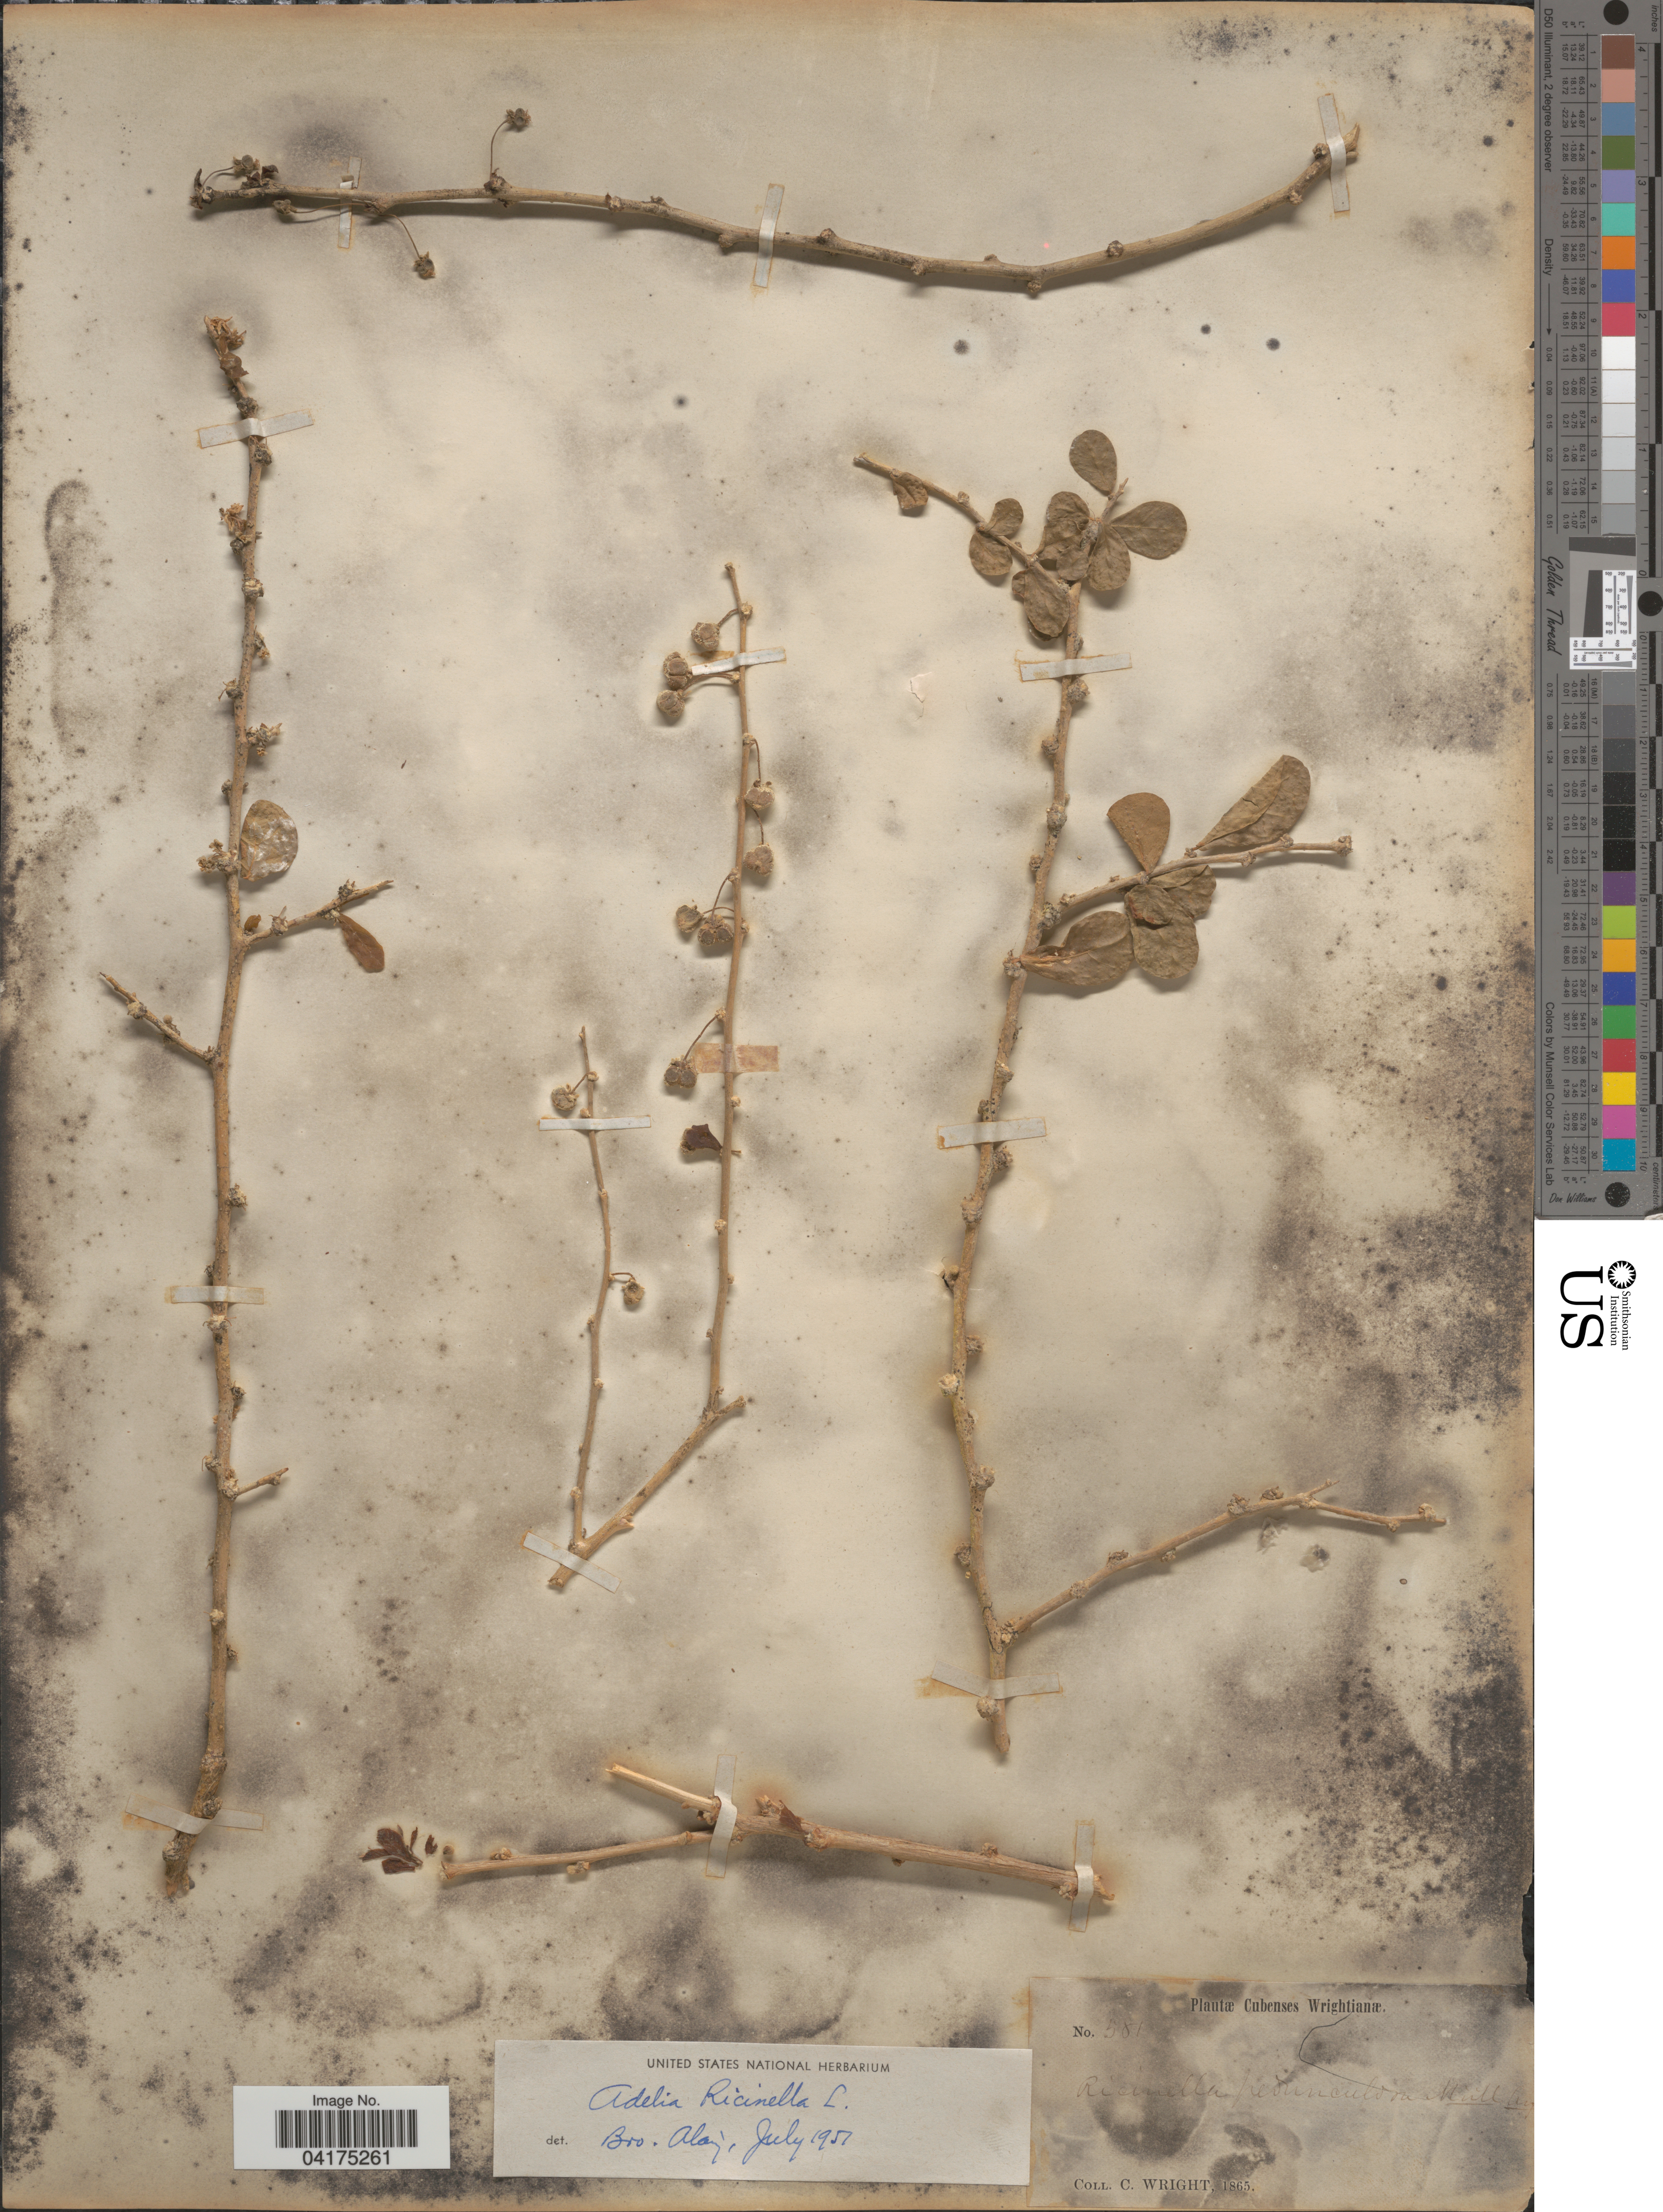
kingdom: Plantae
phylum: Tracheophyta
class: Magnoliopsida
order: Malpighiales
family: Euphorbiaceae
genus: Adelia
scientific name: Adelia ricinella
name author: L.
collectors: C. Wright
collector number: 581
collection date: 1865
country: Cuba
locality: Cubenses.